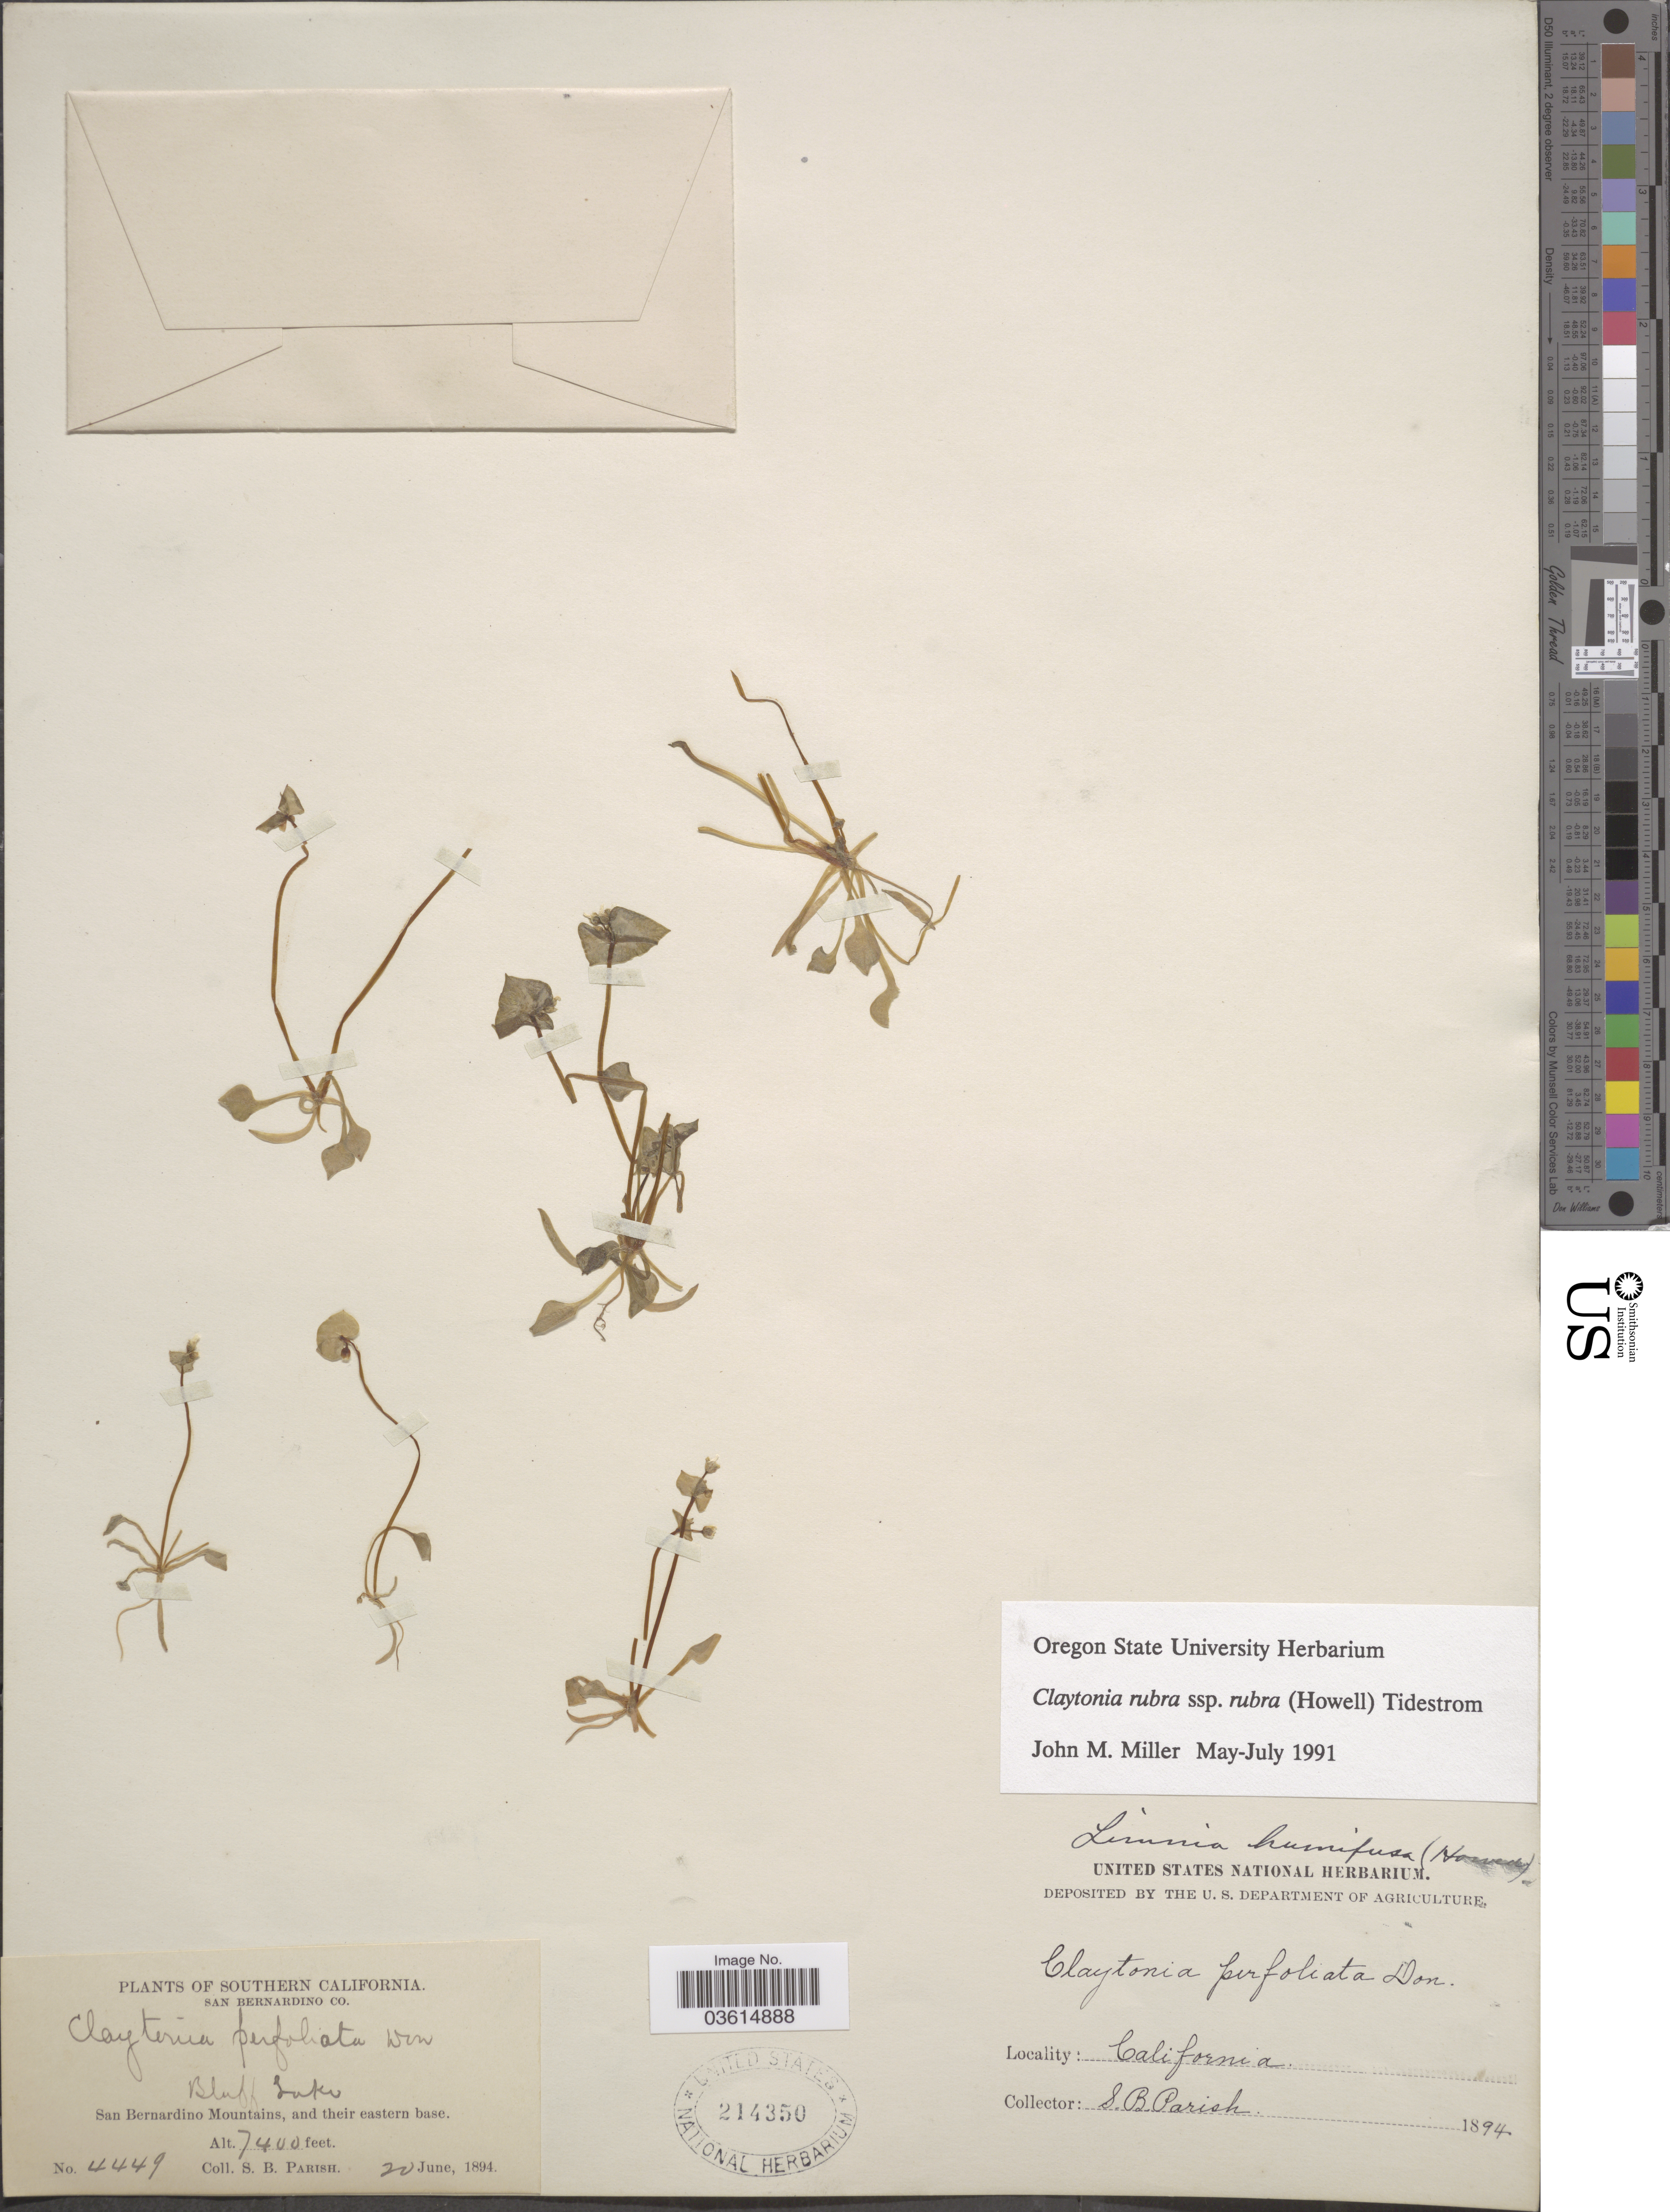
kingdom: Plantae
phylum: Tracheophyta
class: Magnoliopsida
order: Caryophyllales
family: Montiaceae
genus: Claytonia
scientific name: Claytonia rubra subsp. rubra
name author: (Howell) Tidestr.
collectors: S. B. Parish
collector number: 4449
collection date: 1894-06-20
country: United States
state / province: California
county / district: San Bernardino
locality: Southern California. San Bernardino Co. Bluff Lake. San Bernardino Mountains, and their eastern base.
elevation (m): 2256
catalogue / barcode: US 214350